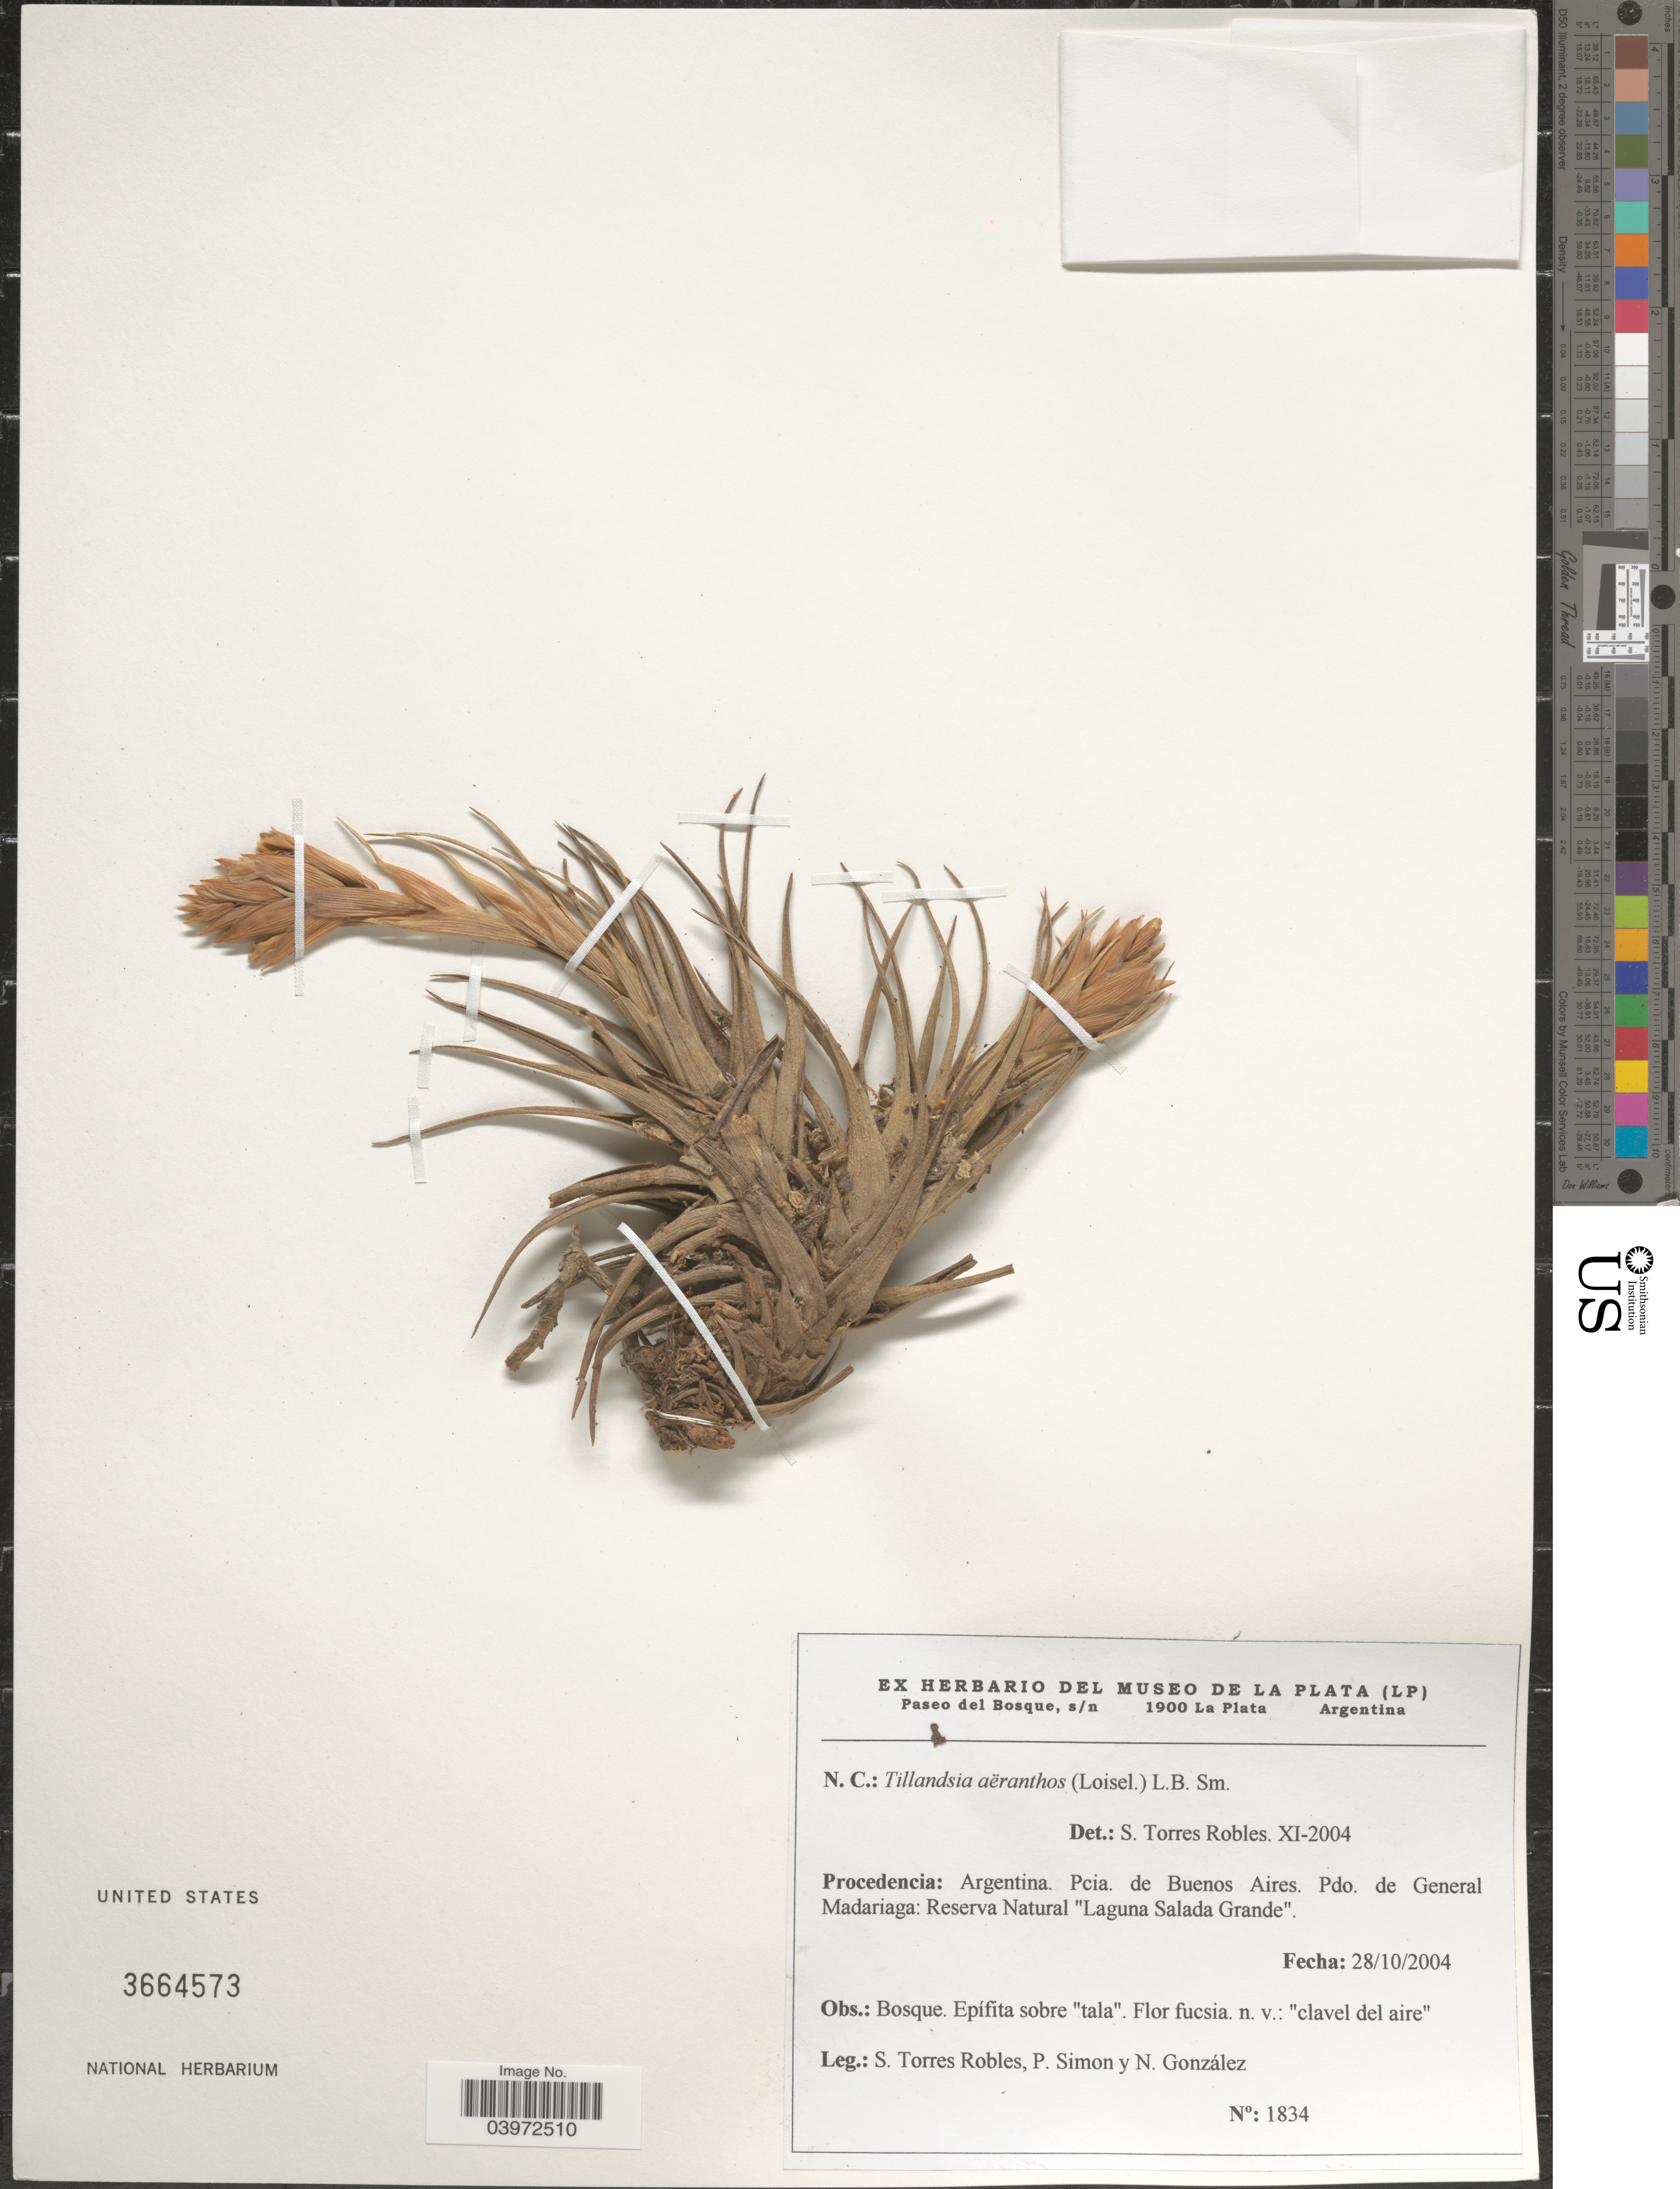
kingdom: Plantae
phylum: Tracheophyta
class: Liliopsida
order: Poales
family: Bromeliaceae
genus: Tillandsia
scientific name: Tillandsia aeranthos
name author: (Loisel.) L.B. Sm.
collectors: S. Torres Robles, P. Simon & N. Gonzalez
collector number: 1834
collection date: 2004-10-28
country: Argentina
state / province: Buenos Aires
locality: Pdo. de General Madariaga: Reserva Natural "Laguna Salada Grande".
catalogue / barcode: US 3664573